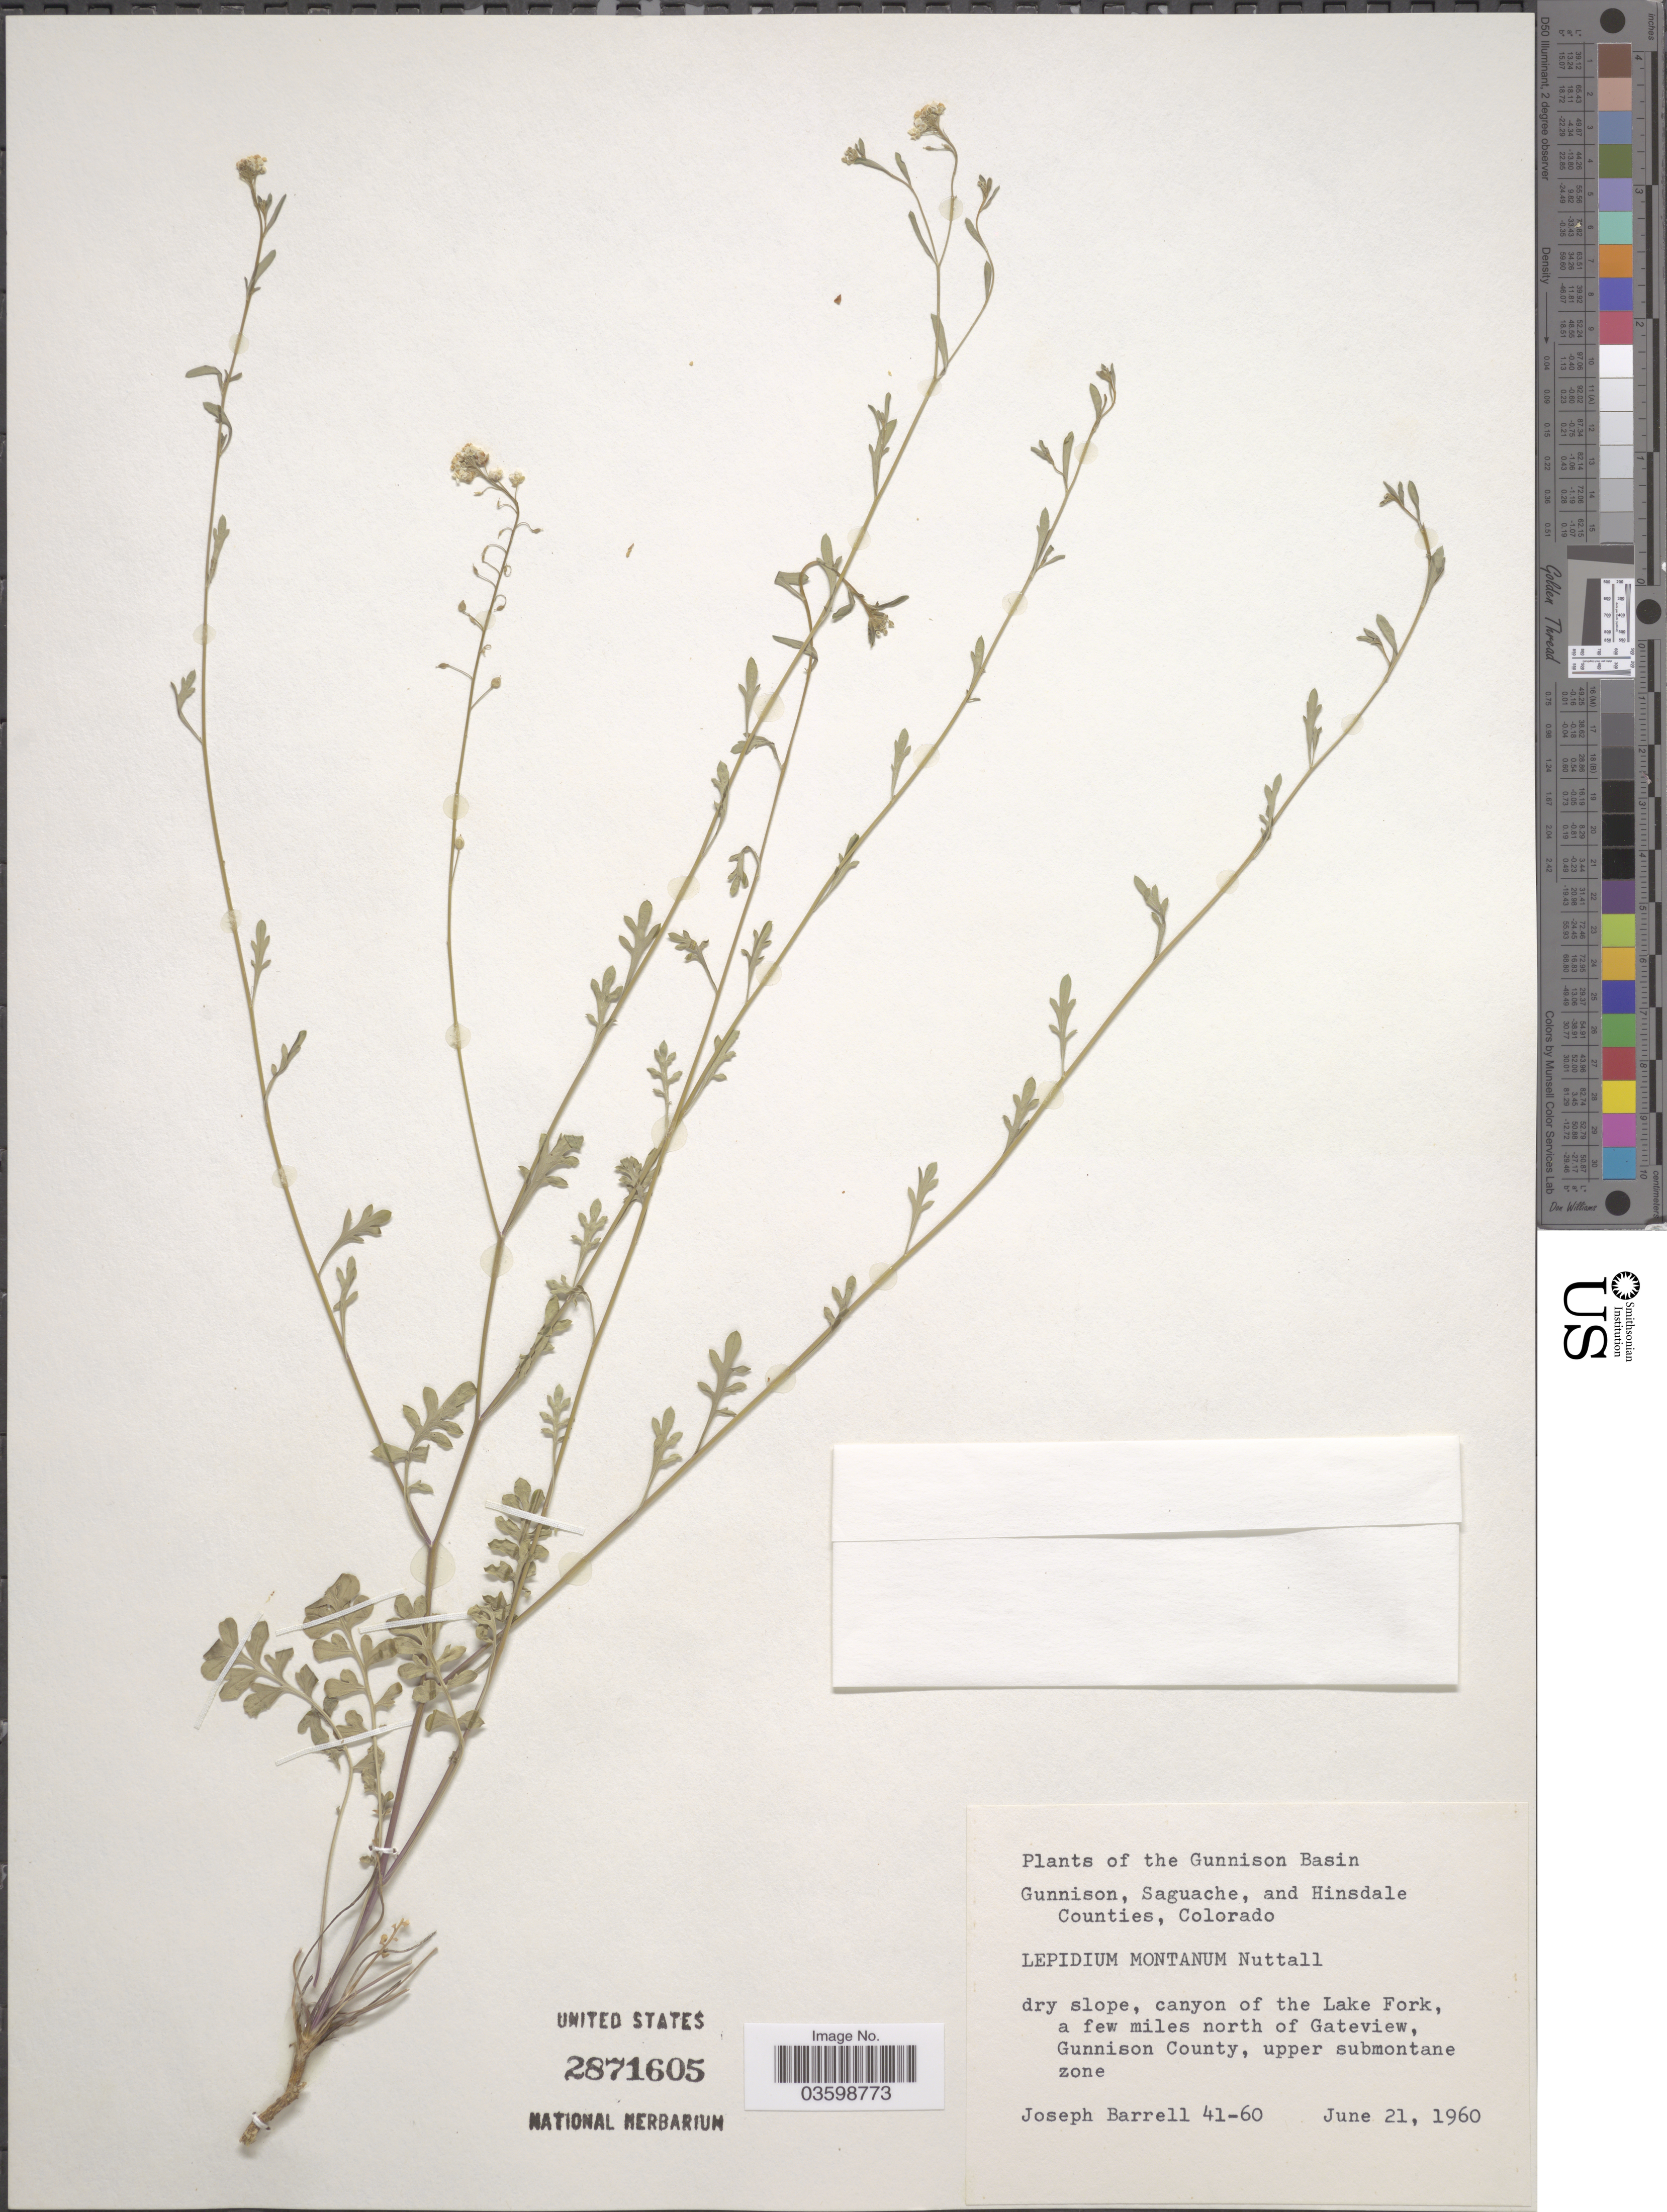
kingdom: Plantae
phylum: Tracheophyta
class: Magnoliopsida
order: Brassicales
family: Brassicaceae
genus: Lepidium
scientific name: Lepidium montanum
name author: Nutt.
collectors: J. Barrell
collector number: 41-60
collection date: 1960-06-21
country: United States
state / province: Colorado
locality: The Gunnison Basin. Dry slope, canyon of the Lake Fork, a few miles north of Gateview, Gunnison County, upper submontane zone.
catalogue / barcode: US 2871605